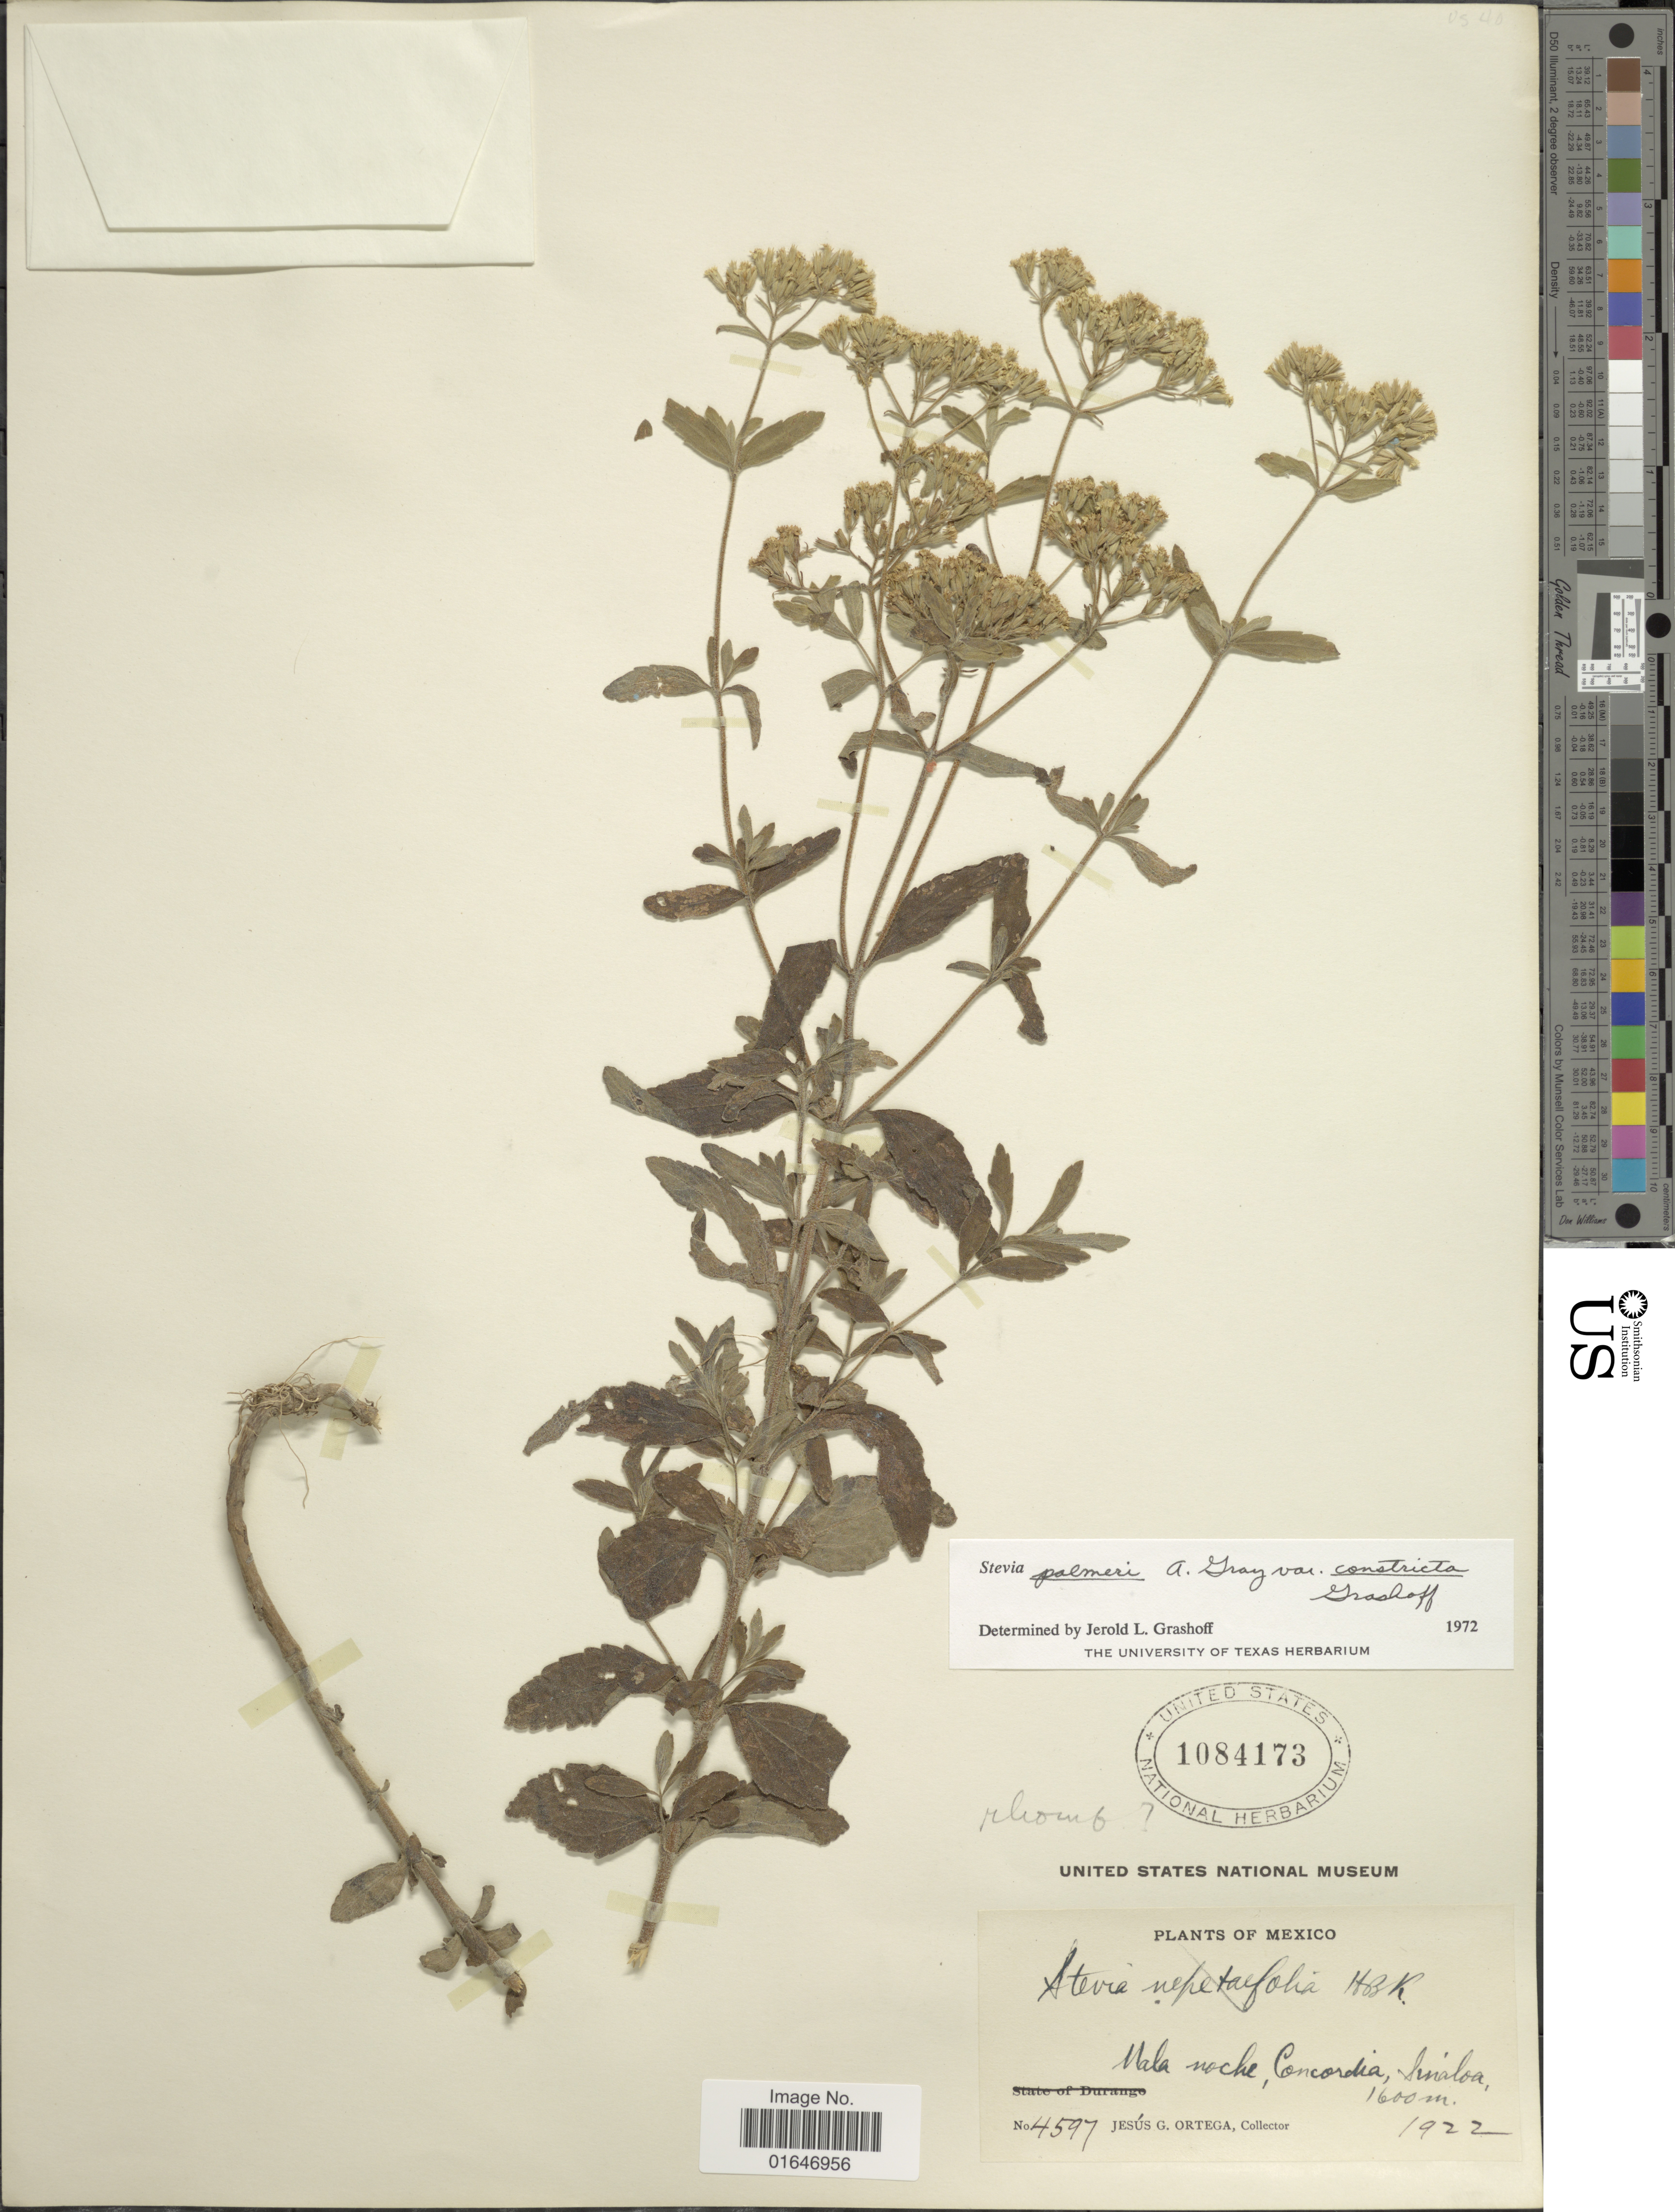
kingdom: Plantae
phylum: Tracheophyta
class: Magnoliopsida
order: Asterales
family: Asteraceae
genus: Stevia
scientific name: Stevia palmeri var. constricta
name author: Grashoff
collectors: J. Ortega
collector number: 4597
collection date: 1922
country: Mexico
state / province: Sinaloa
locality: Nala noche, Concordia.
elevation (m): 1600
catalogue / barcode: US 1084173